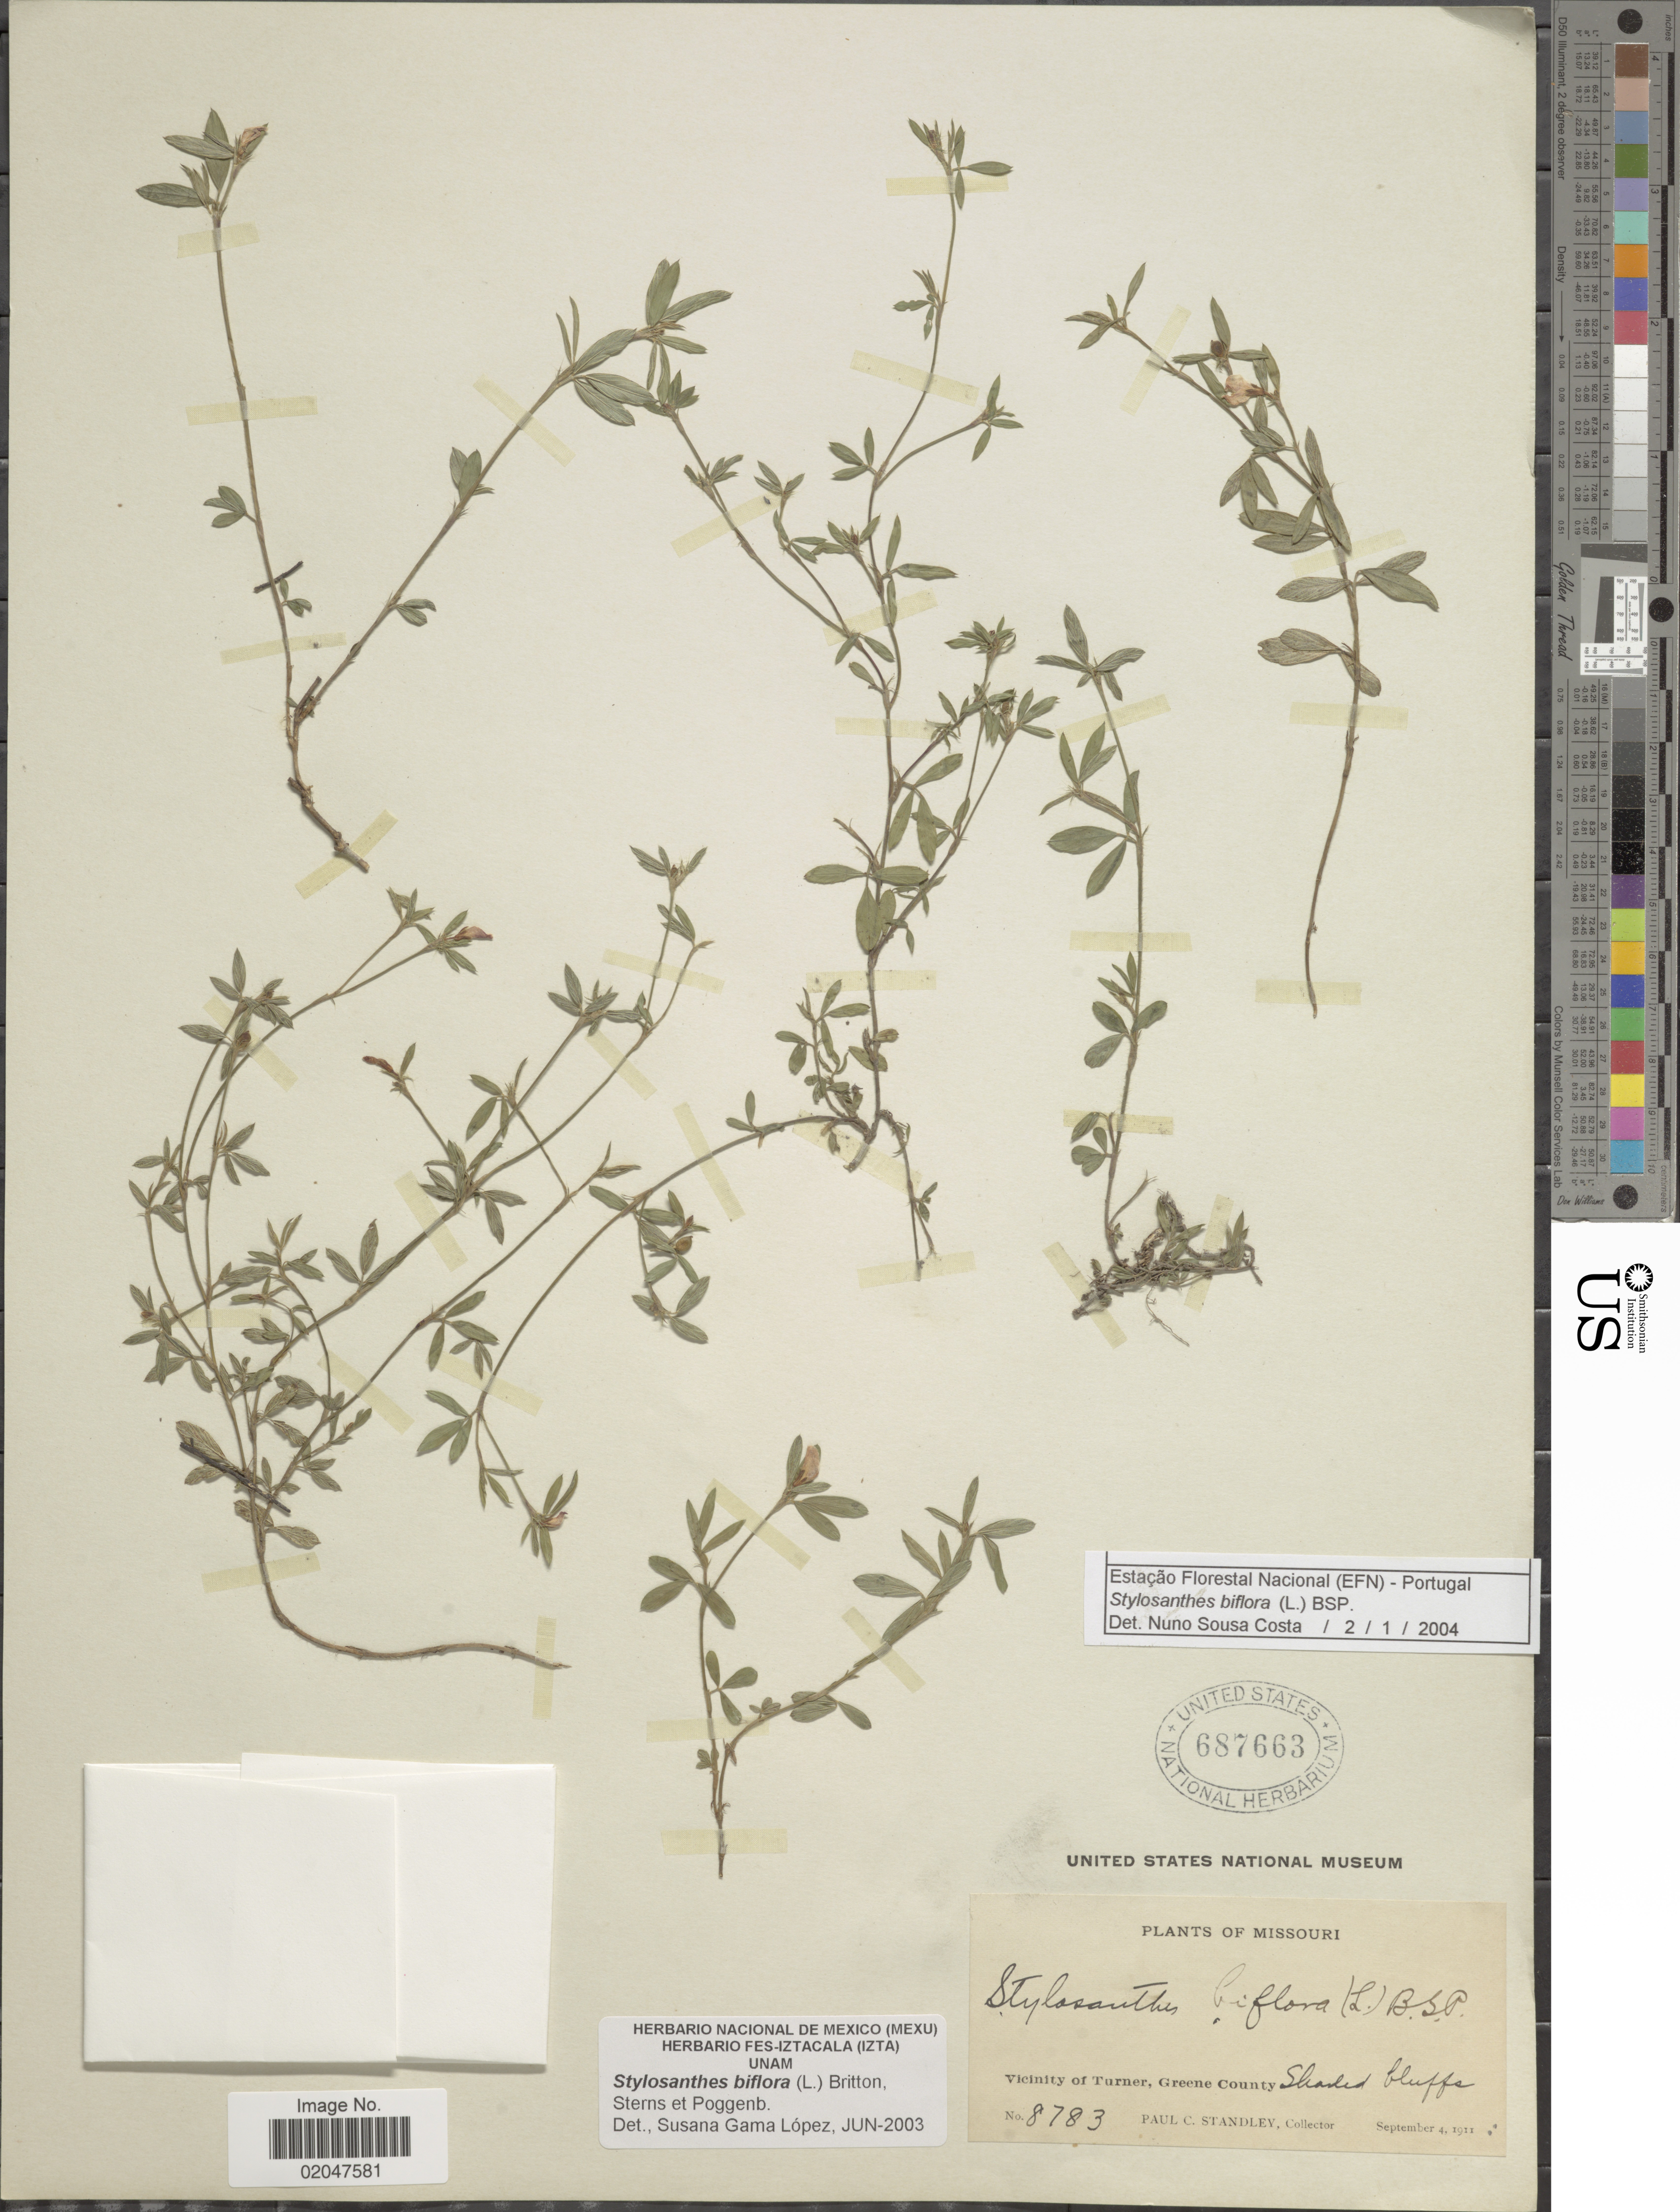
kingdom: Plantae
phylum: Tracheophyta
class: Magnoliopsida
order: Fabales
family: Fabaceae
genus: Stylosanthes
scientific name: Stylosanthes biflora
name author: (L.) Britton et al.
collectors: P. C. Standley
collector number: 8783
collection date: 1911-09-04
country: United States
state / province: Mississippi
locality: Vicinity of Turner, Greene County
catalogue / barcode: US 687663